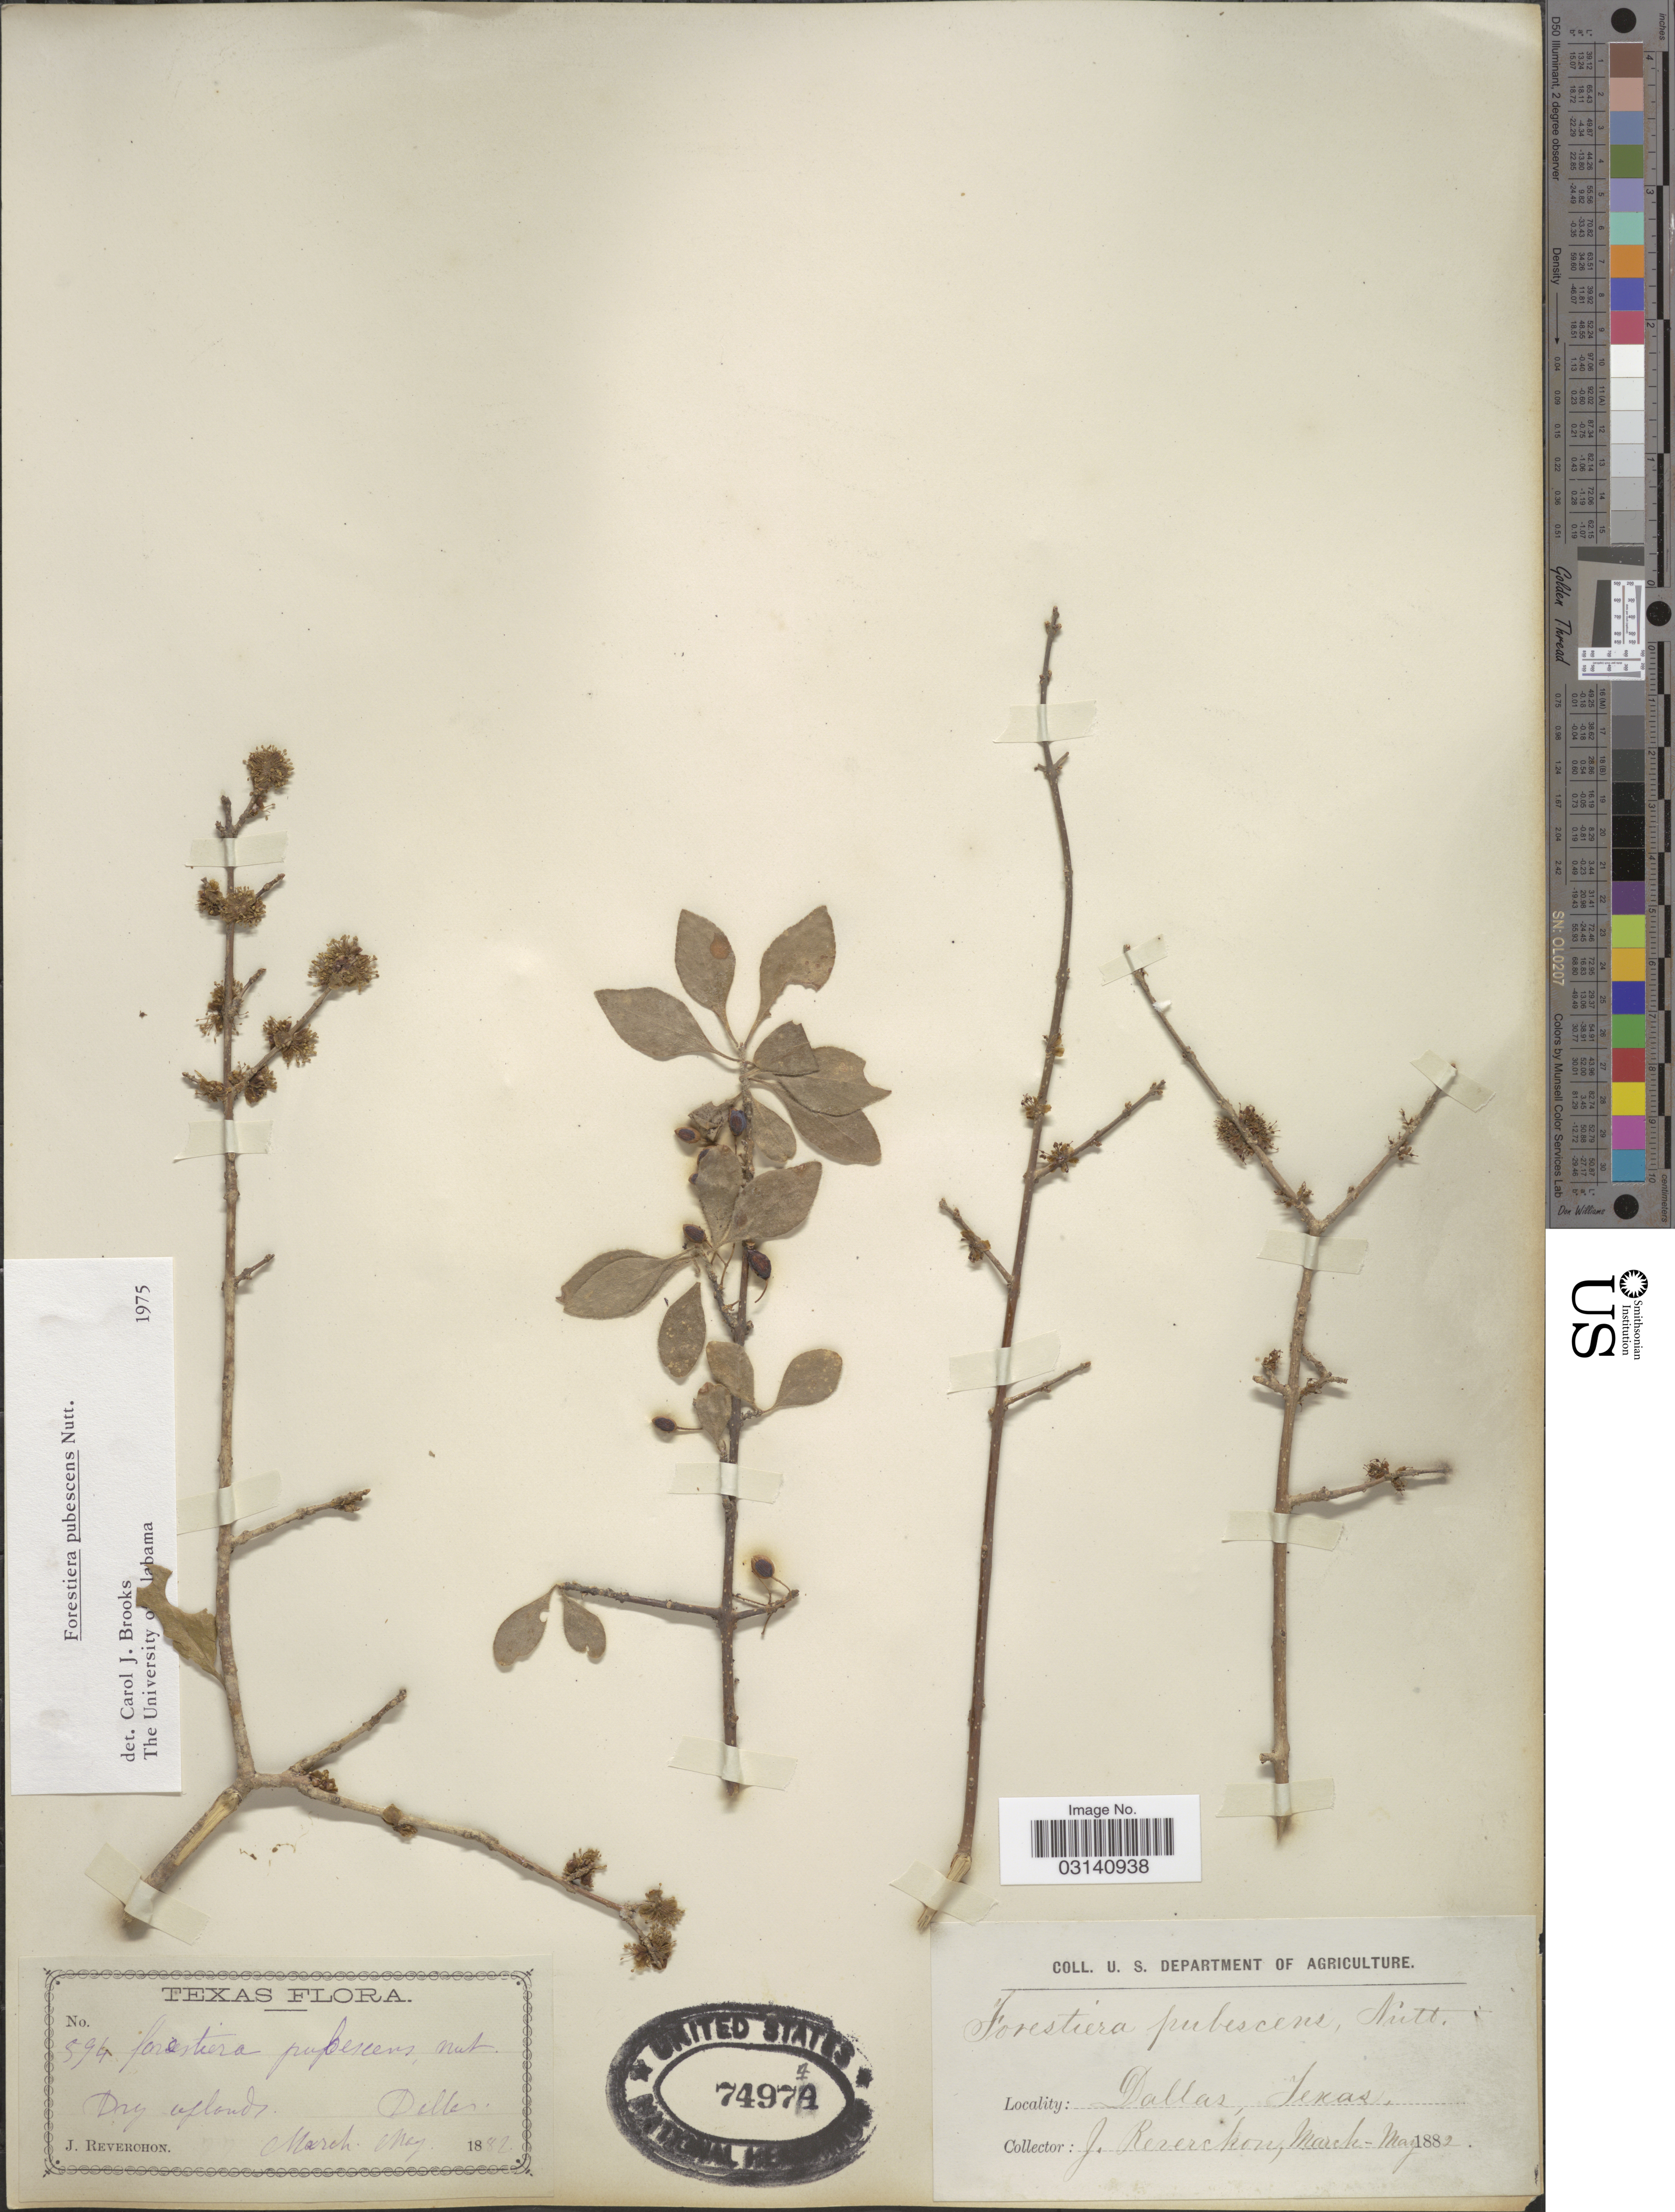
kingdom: Plantae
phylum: Tracheophyta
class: Magnoliopsida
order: Lamiales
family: Oleaceae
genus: Forestiera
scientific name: Forestiera pubescens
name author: Nutt.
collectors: J. Reverchon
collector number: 594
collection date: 1882-03/1882-05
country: United States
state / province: Texas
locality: Dallas.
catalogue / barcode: US 74974